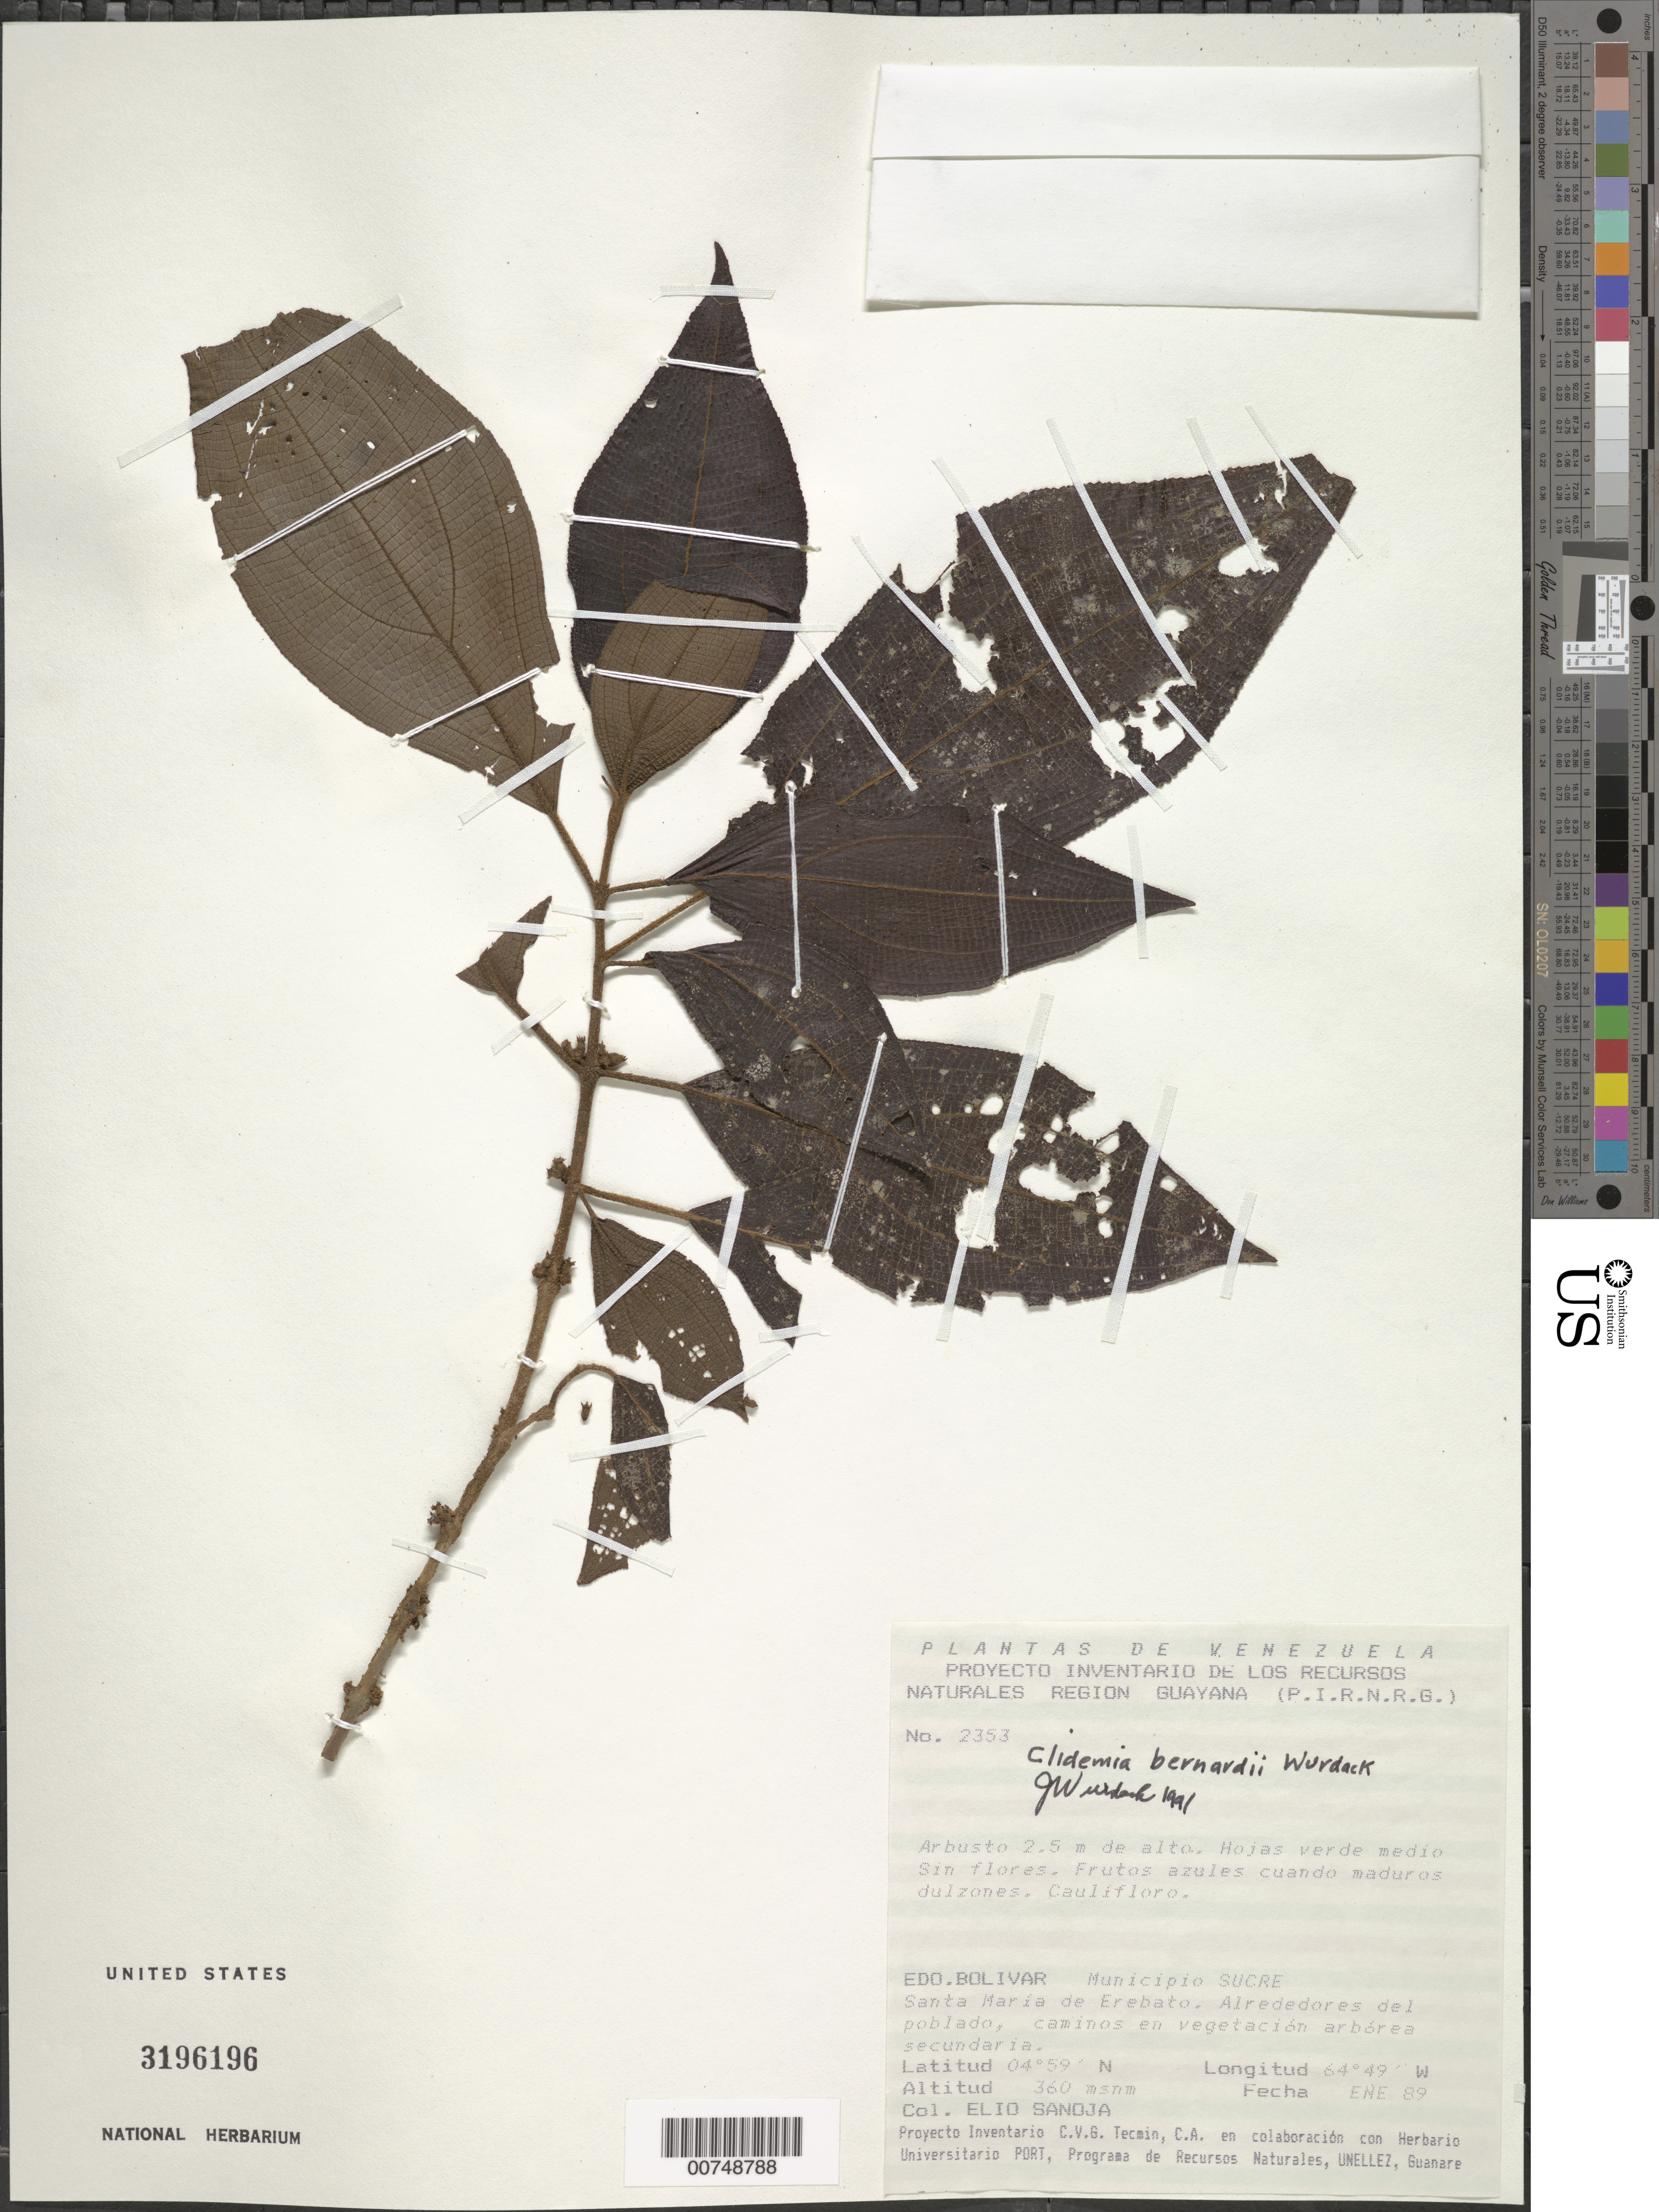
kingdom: Plantae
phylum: Tracheophyta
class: Magnoliopsida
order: Myrtales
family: Melastomataceae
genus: Clidemia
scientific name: Clidemia bernardii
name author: Wurdack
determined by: Wurdack, John J., (US), US (UNITED STATES)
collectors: E. Sanoja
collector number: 2353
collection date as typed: Jan-89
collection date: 1989-01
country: Venezuela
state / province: Bolívar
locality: Mun. Sucre, Santa Maria de Erebato; alrededores del poblado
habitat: Caminos en vegetación arborea secundaria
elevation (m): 360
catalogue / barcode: US 3196196